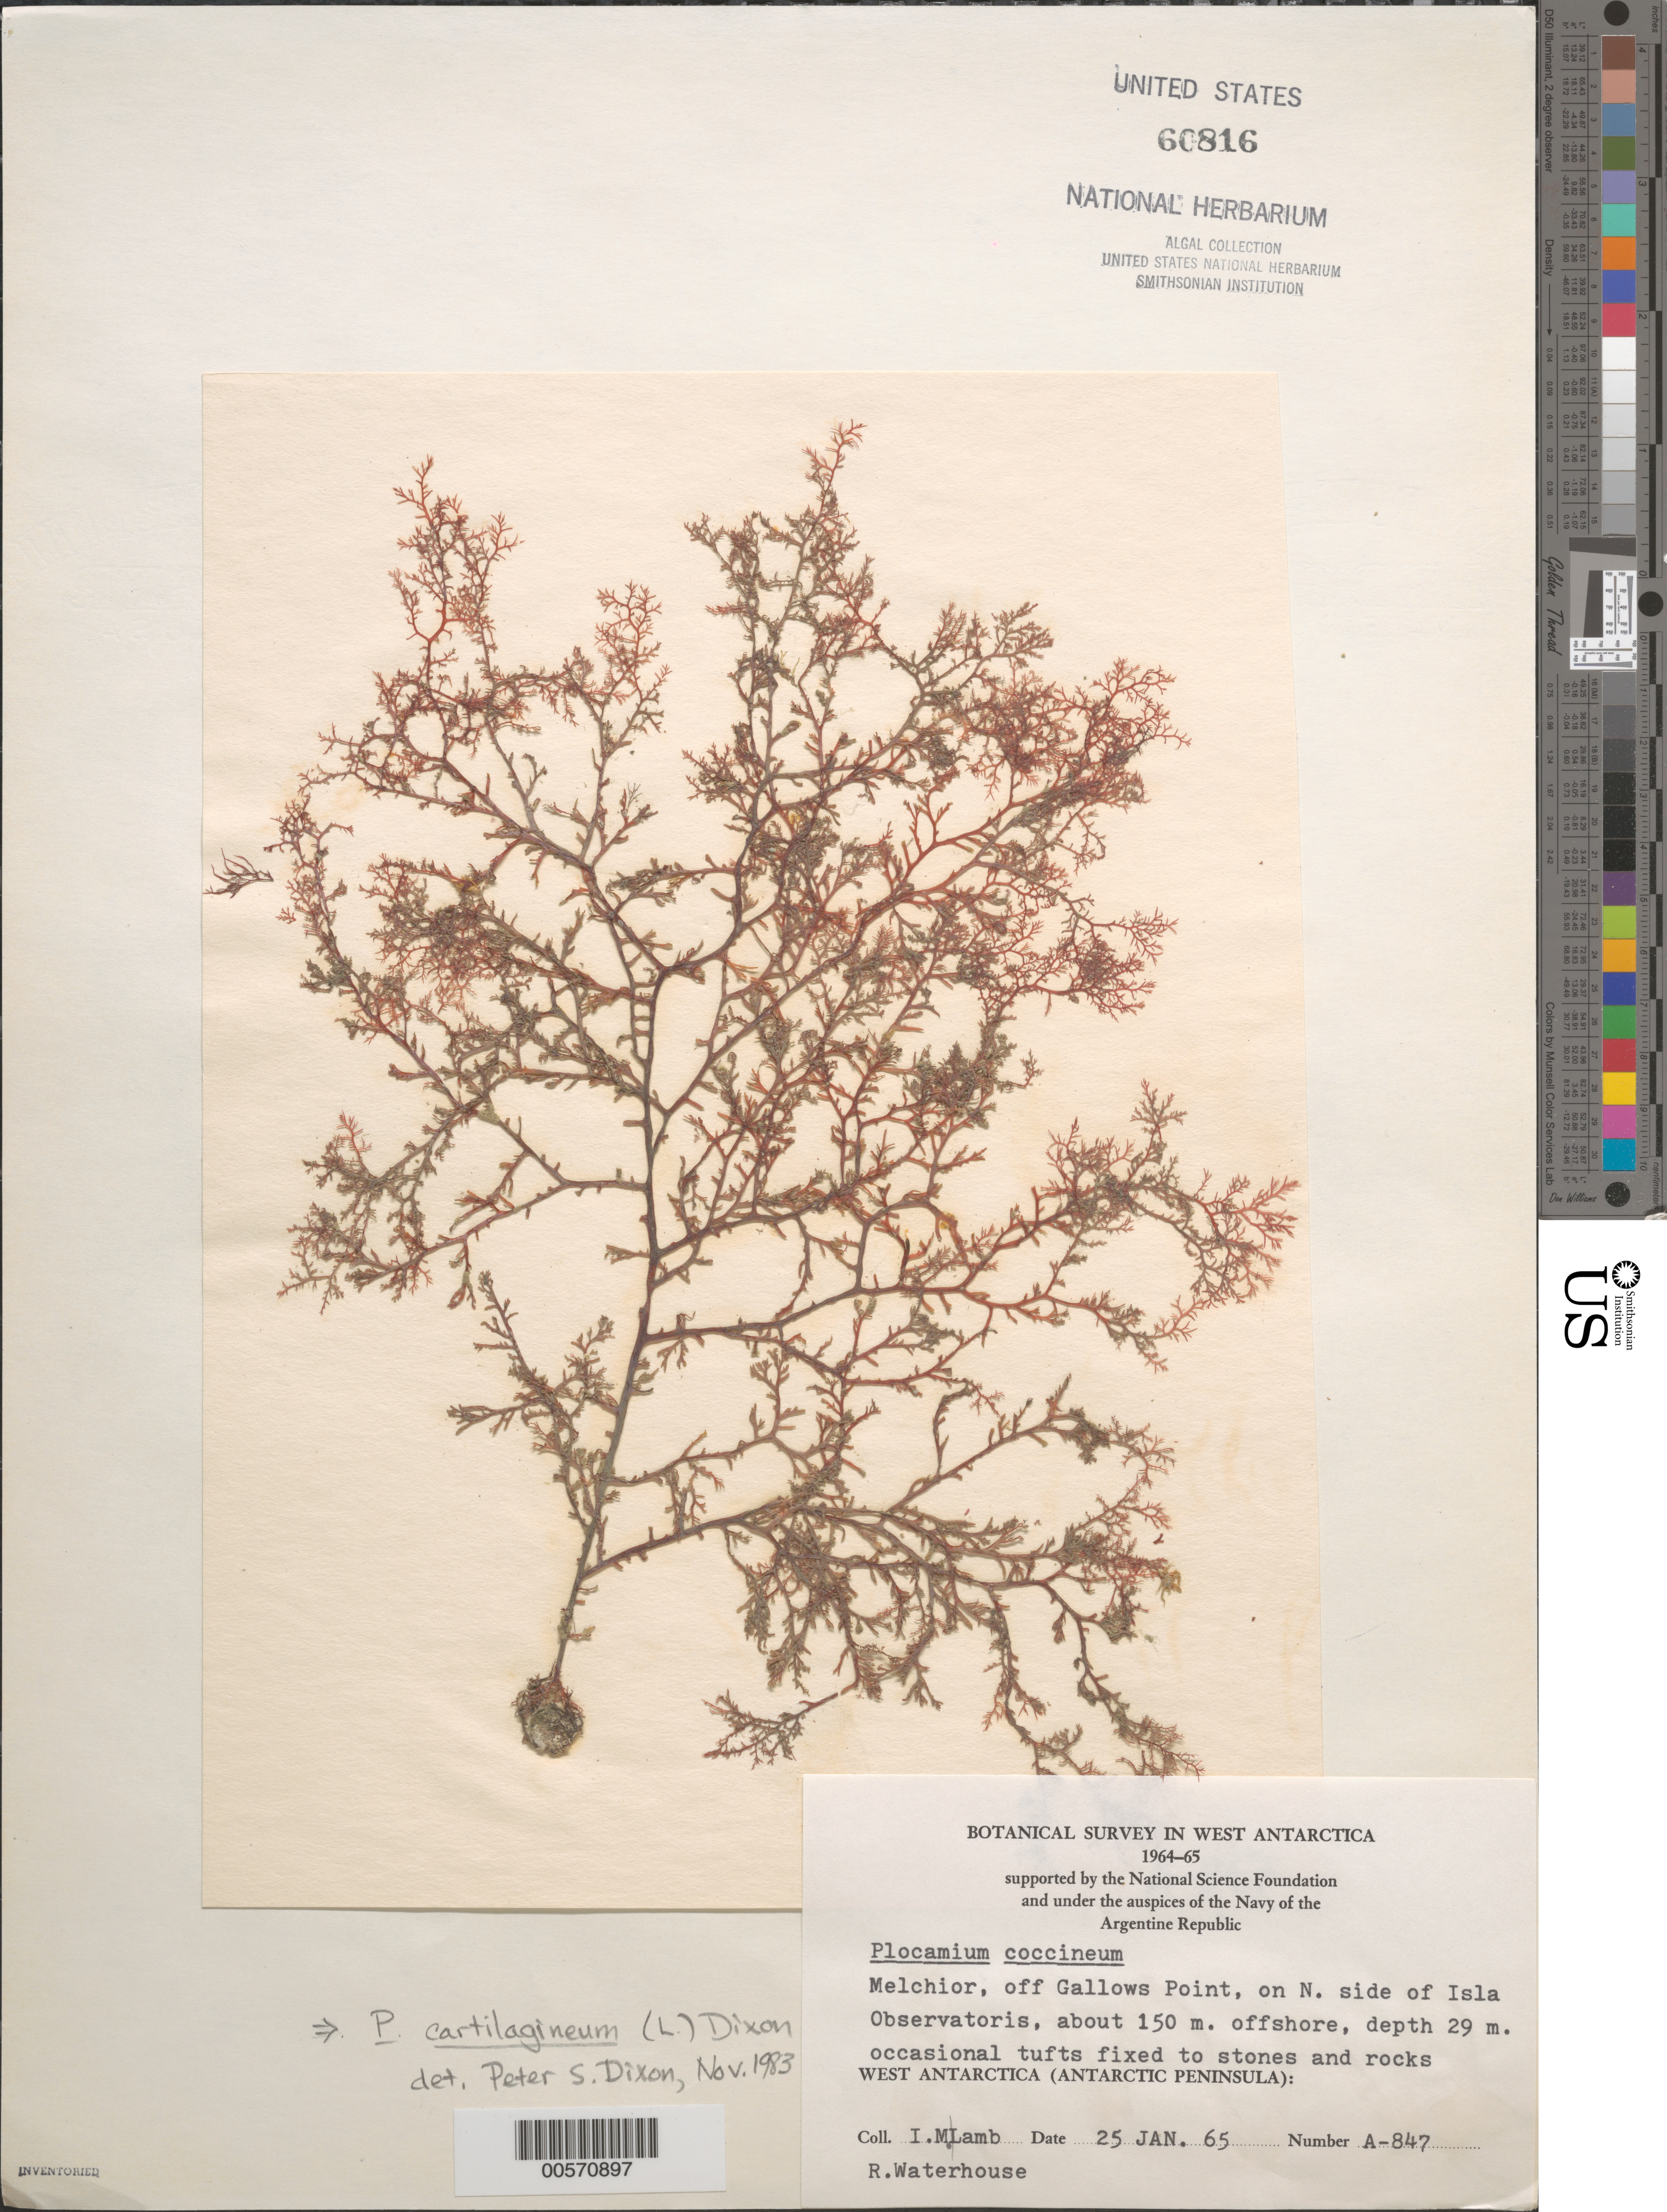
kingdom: Plantae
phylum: Rhodophyta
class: Florideophyceae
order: Plocamiales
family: Plocamiaceae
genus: Plocamium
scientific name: Plocamium cartilagineum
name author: (L.) P.S. Dixon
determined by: Dixon, P. S.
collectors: I. M. Lamb & R. Waterhouse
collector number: A-847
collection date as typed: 25 Jan 1965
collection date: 1965-01-25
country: Antarctica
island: Gamma Island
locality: Off Gallows Point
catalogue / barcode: US 60816